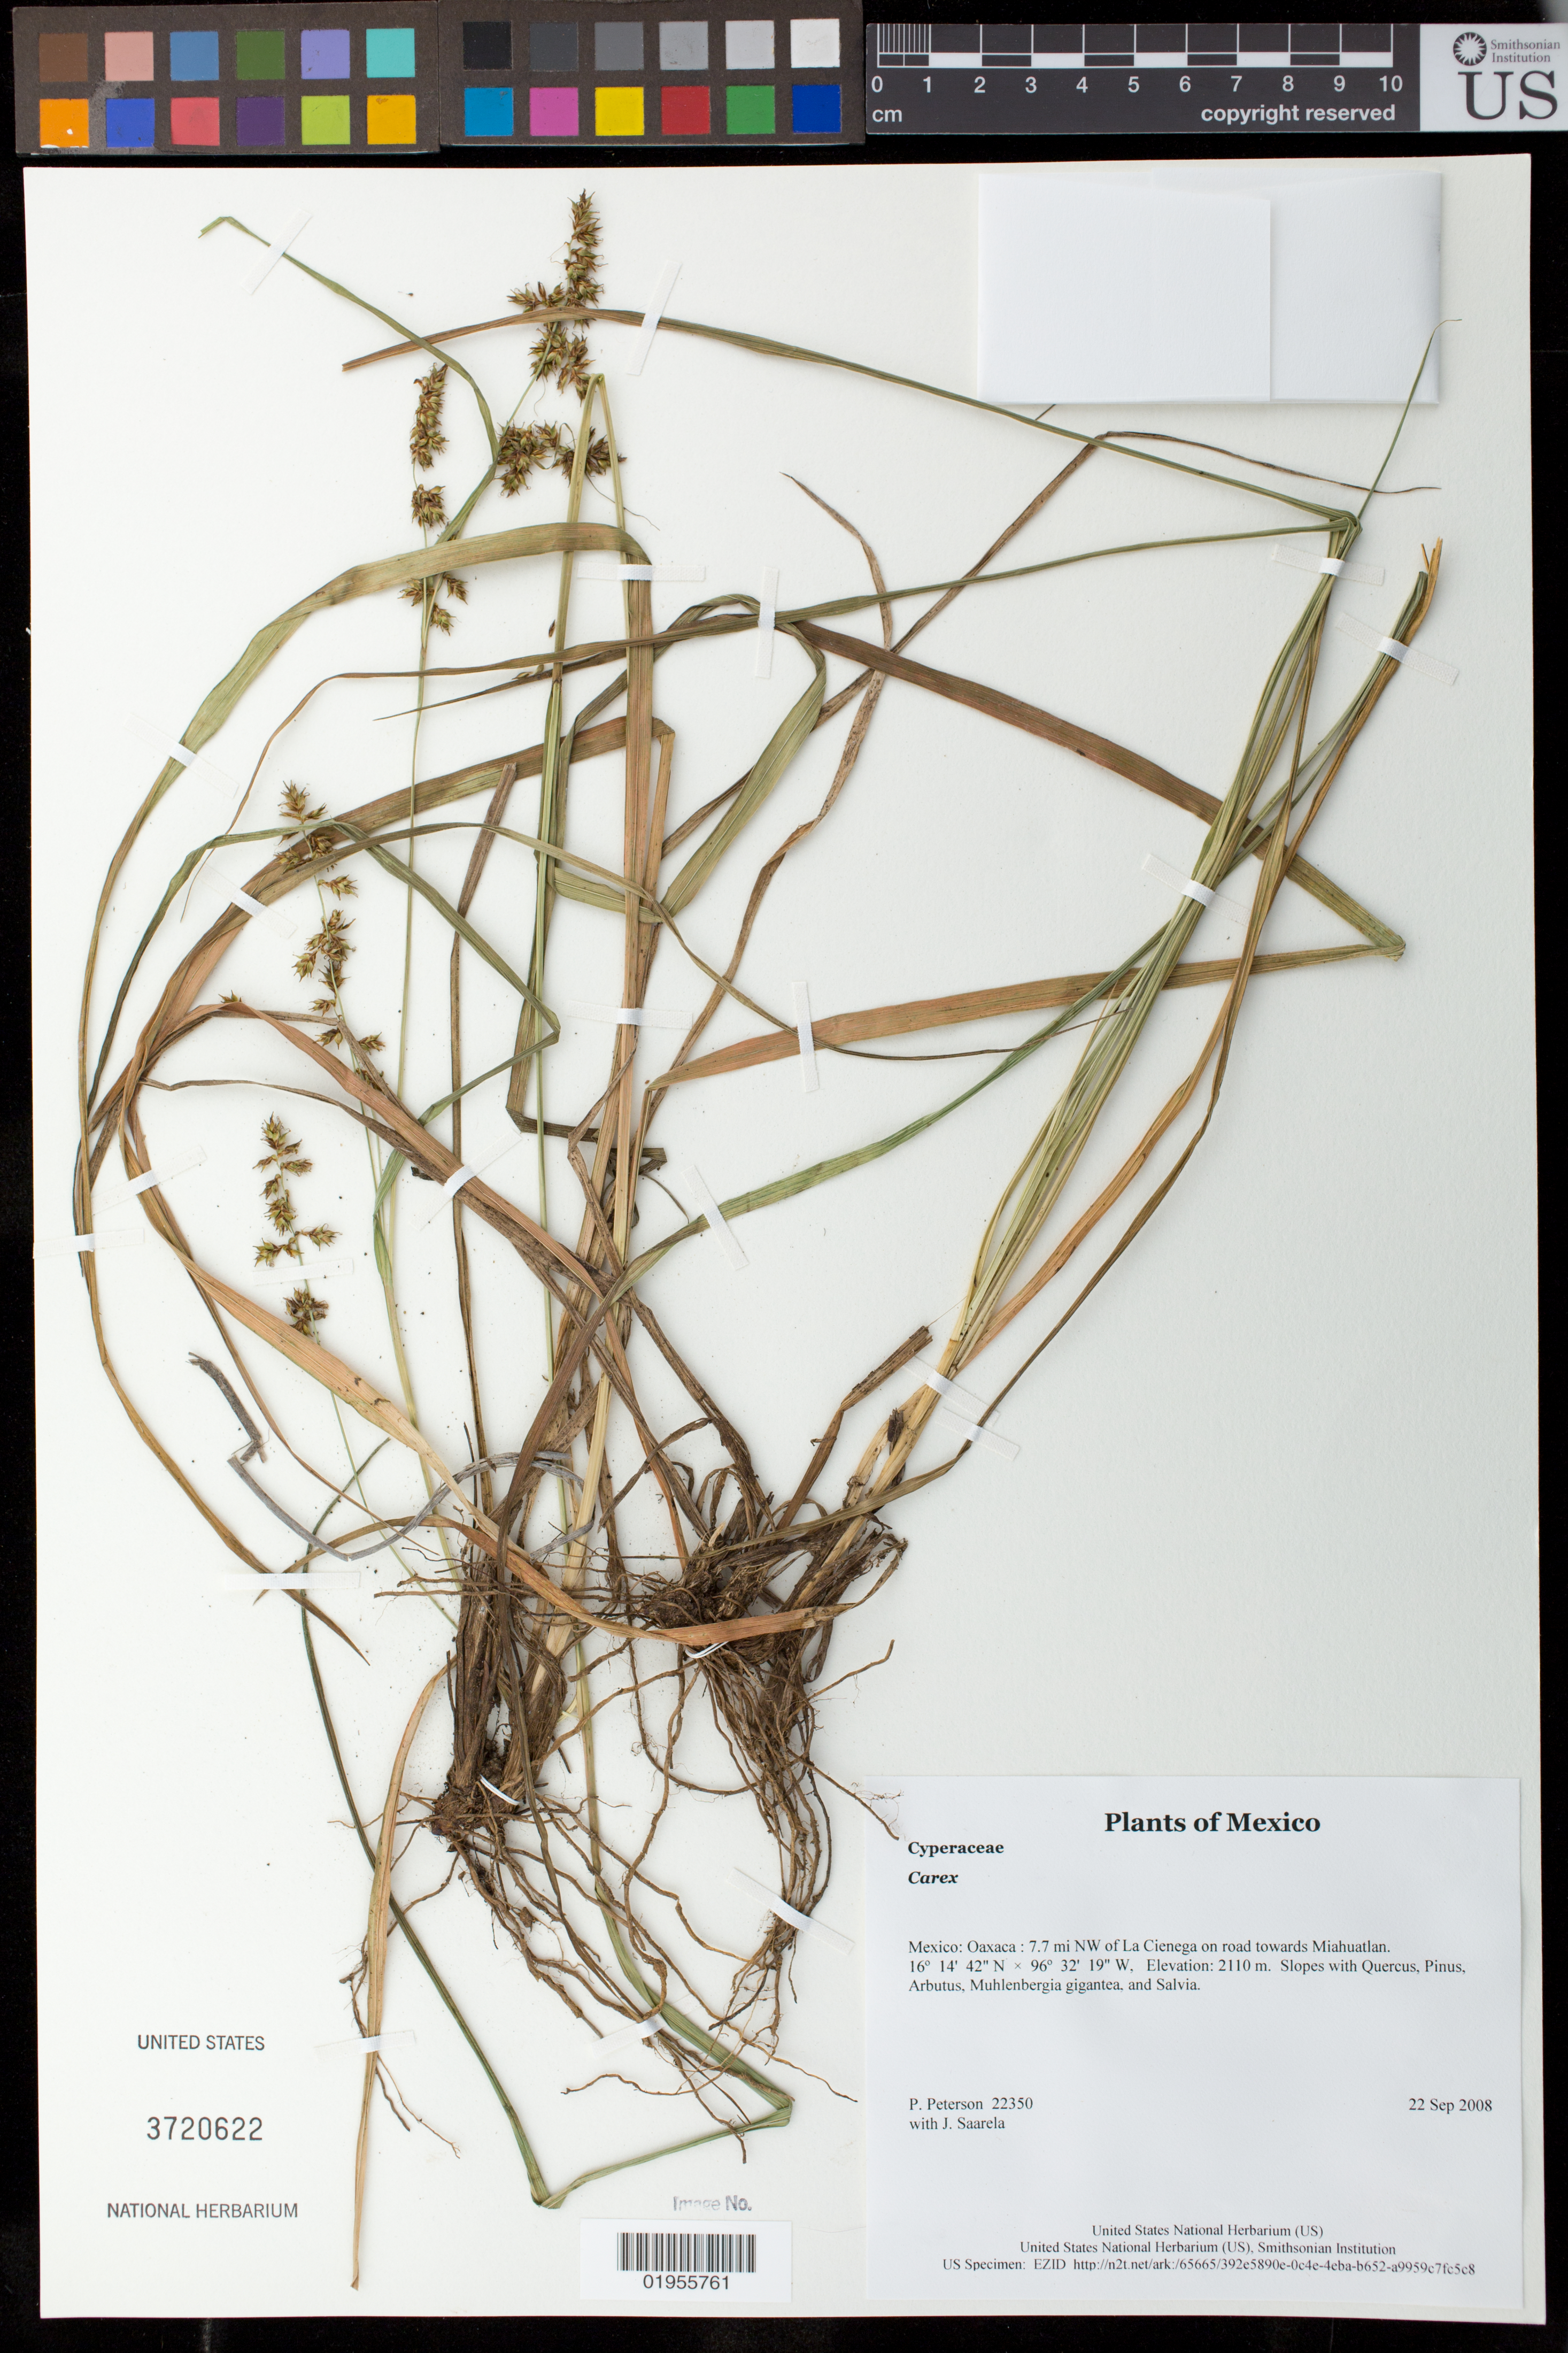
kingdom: Plantae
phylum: Tracheophyta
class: Liliopsida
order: Poales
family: Cyperaceae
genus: Carex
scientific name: Carex sp.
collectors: P. M. Peterson & J. Saarela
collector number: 22350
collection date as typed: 22 Sep 2008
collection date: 2008-09-22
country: Mexico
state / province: Oaxaca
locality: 7.7 mi NW of La Cienega on road towards Miahuatlan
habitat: Slopes with Quercus, Pinus, Arbutus, Muhlenbergia gigantea, and Salvia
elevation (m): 2110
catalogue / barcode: US 3720622